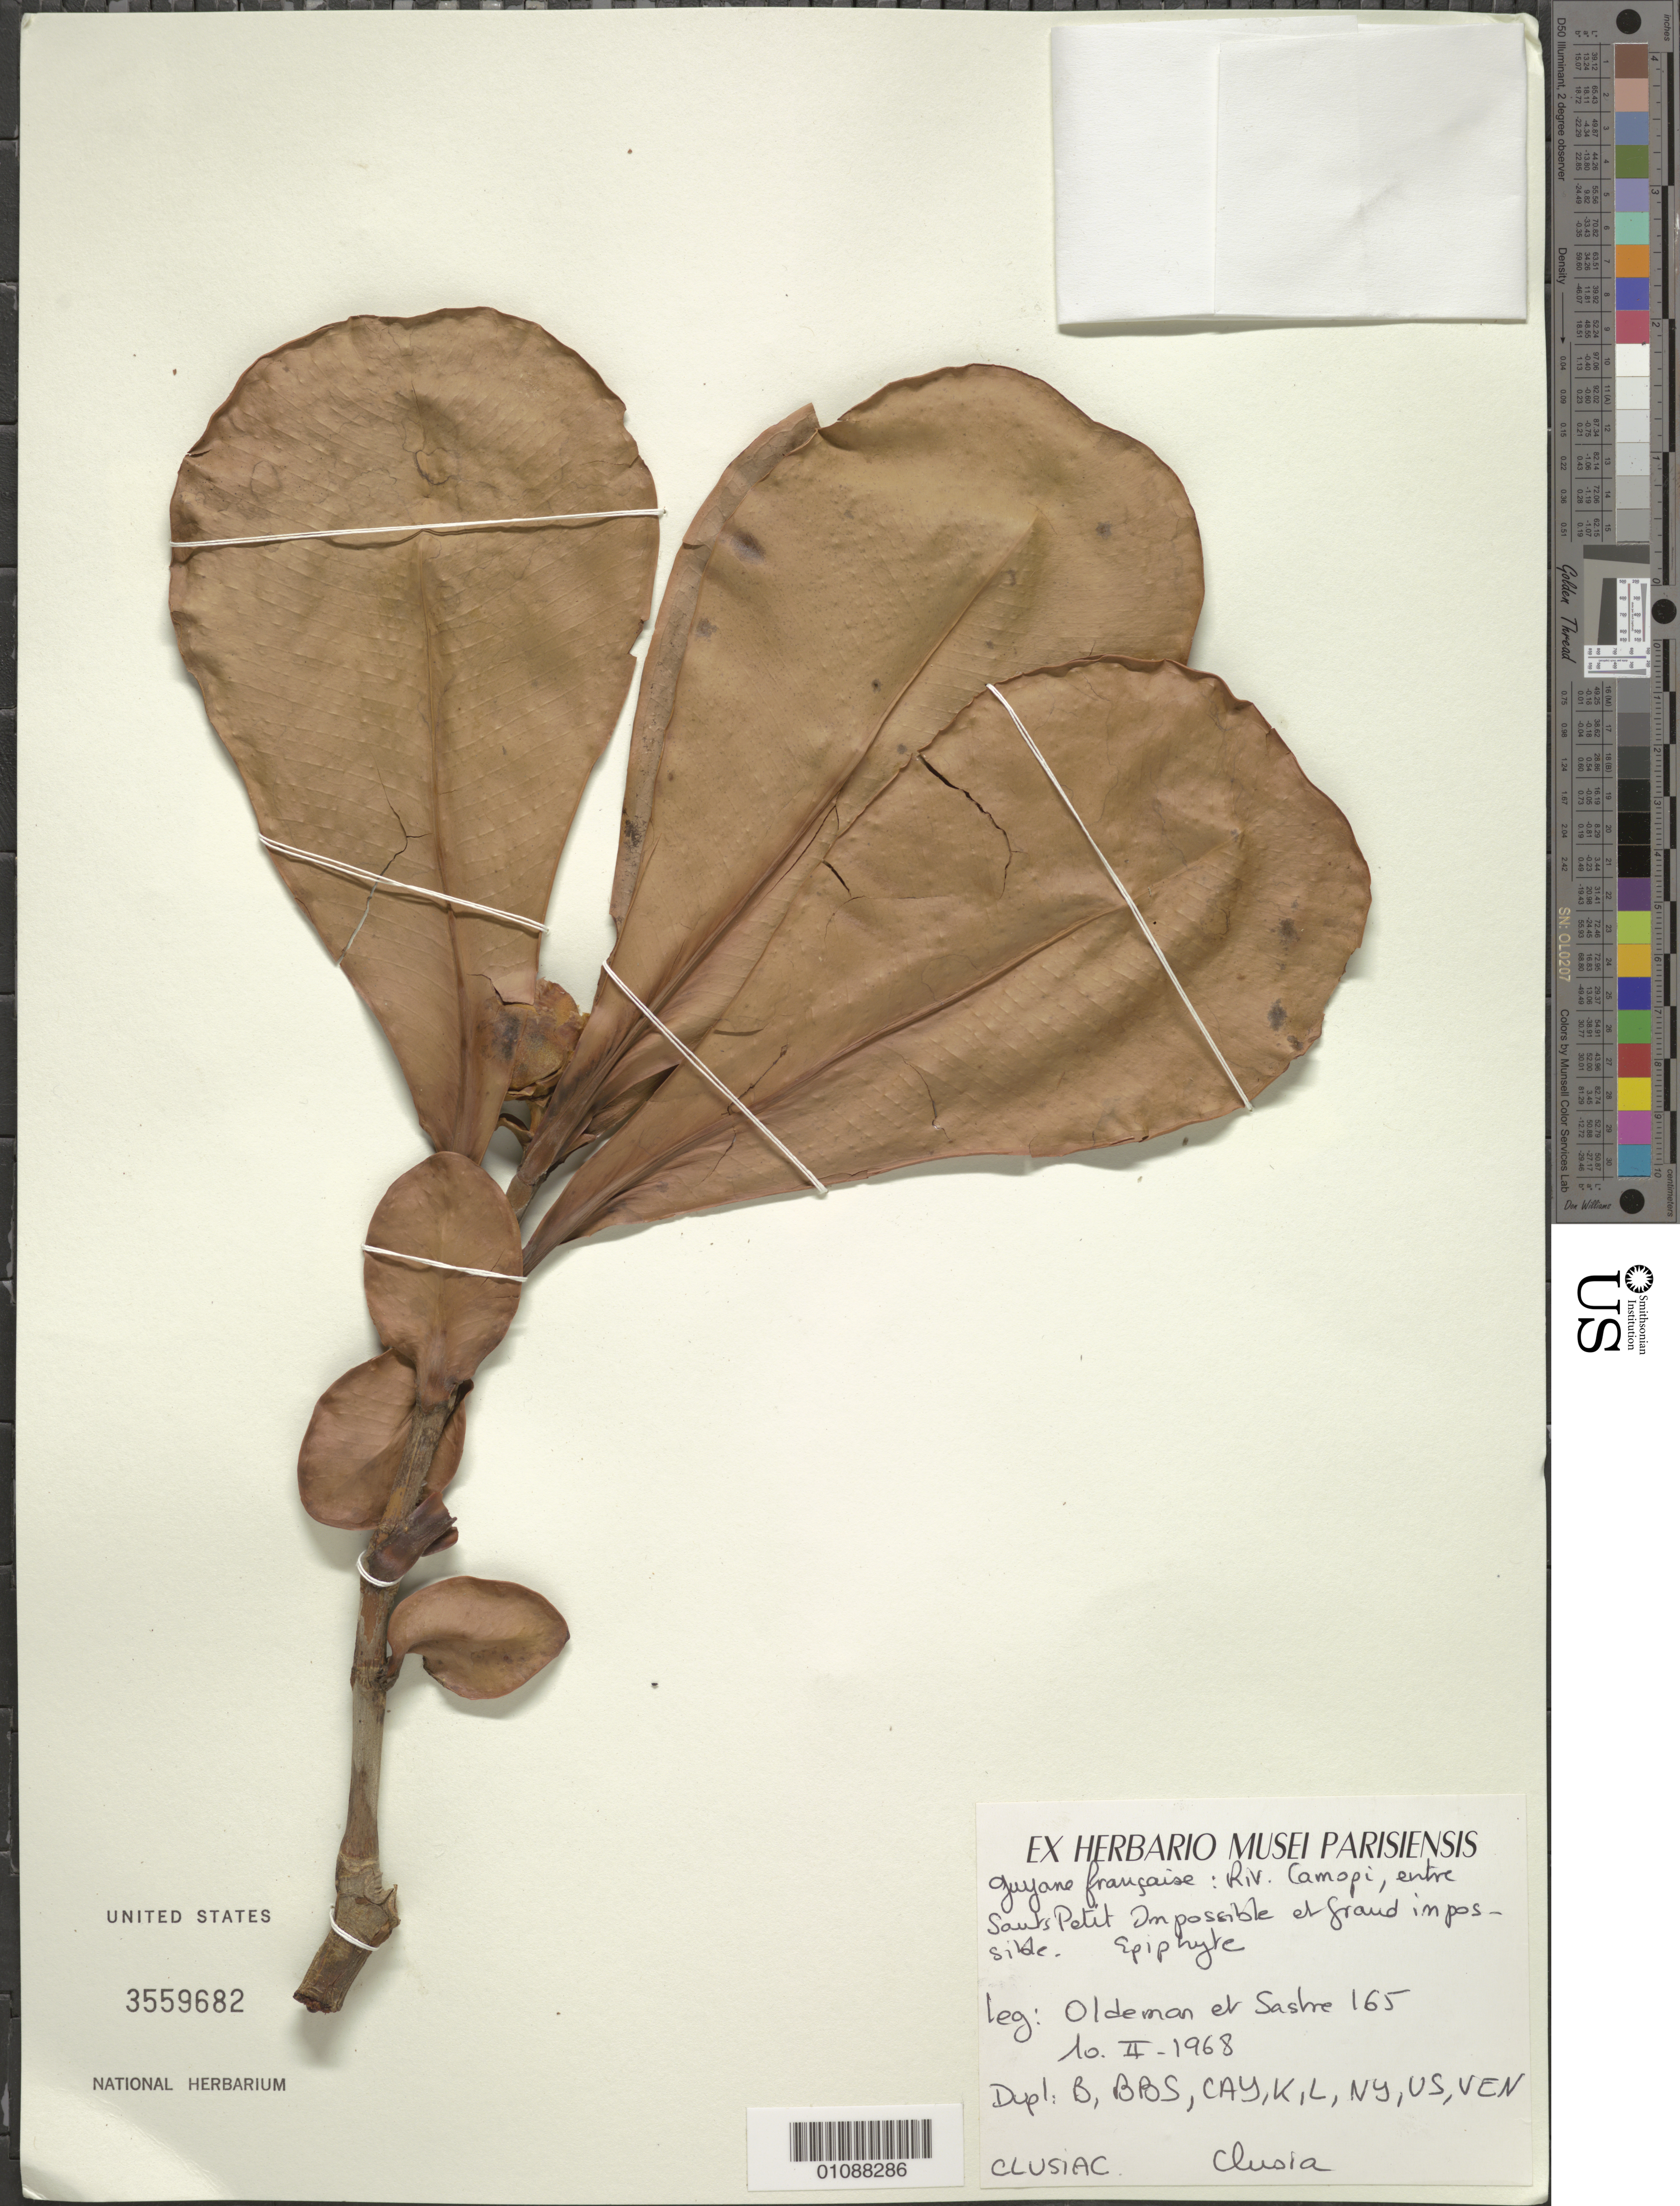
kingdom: Plantae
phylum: Tracheophyta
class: Magnoliopsida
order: Malpighiales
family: Clusiaceae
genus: Clusia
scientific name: Clusia sp.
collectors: R. Oldeman & C. H. L. Sastre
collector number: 165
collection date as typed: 10-Feb-68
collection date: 1968-02-10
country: French Guiana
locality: Rivière Camopi, entre le Saut Petit Impossible & Grand Impossible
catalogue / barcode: US 3559682